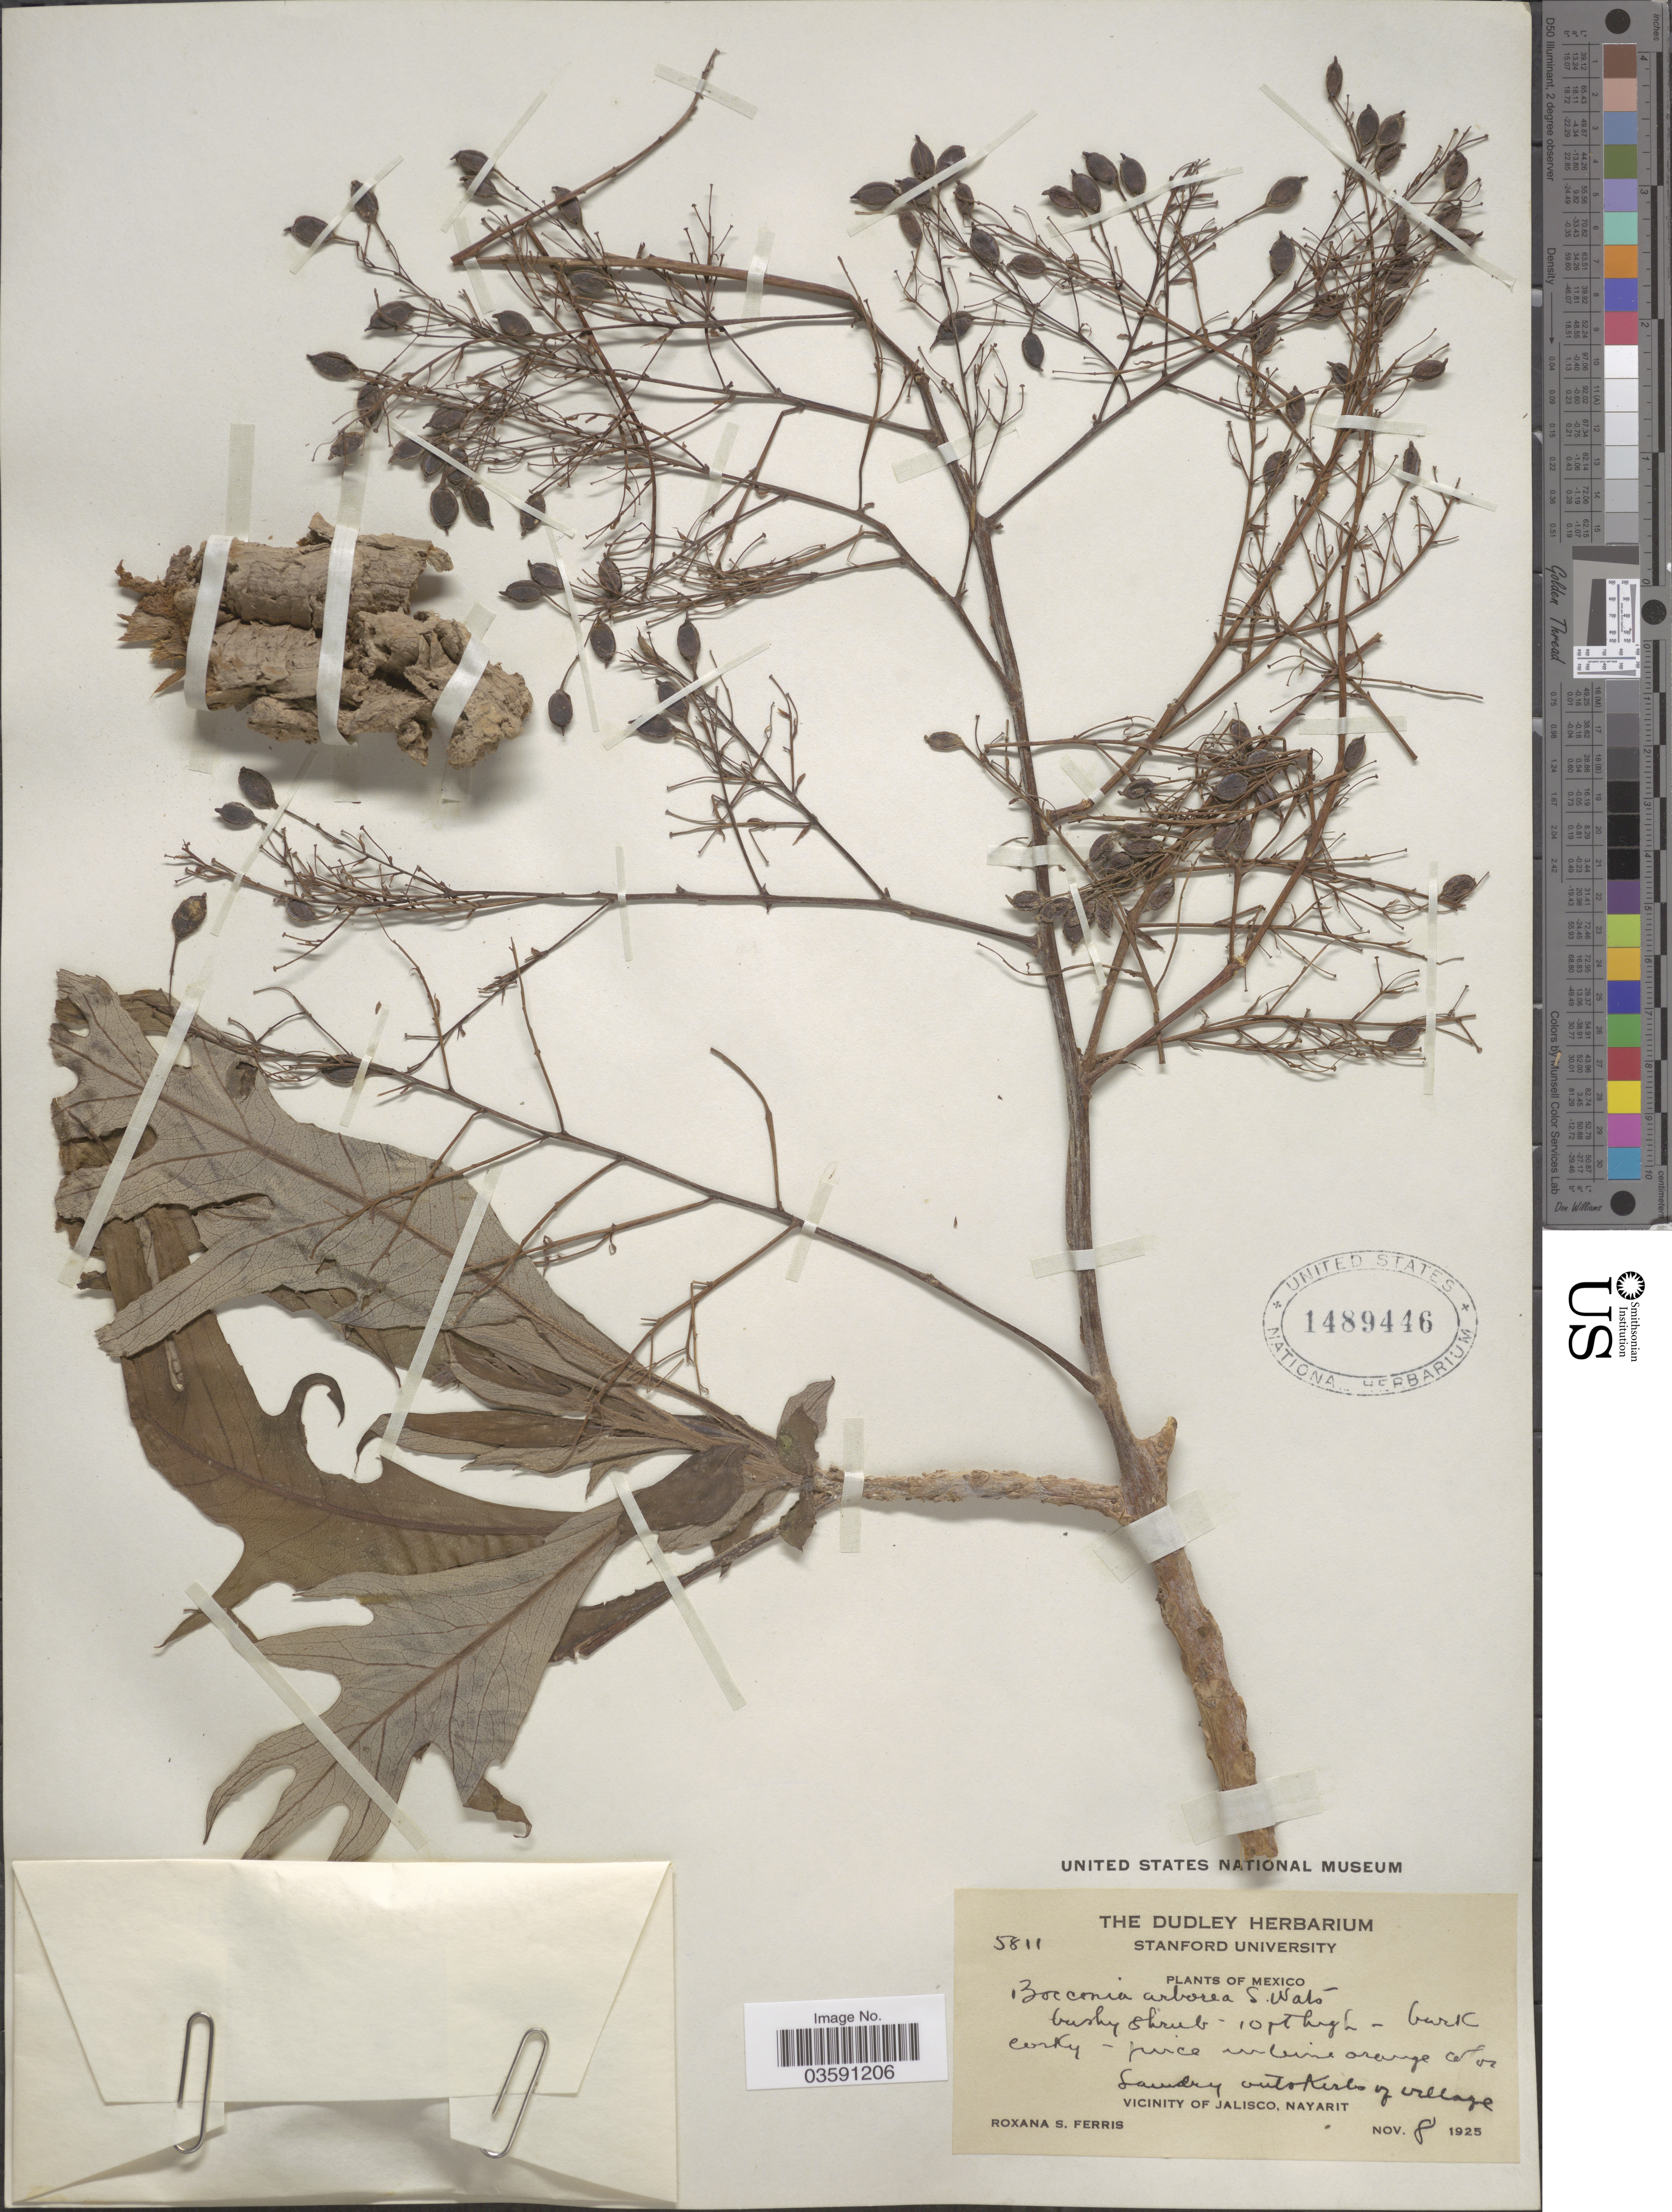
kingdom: Plantae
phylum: Tracheophyta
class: Magnoliopsida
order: Ranunculales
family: Papaveraceae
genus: Bocconia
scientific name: Bocconia arborea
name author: S. Watson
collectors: R. S. Ferris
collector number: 5811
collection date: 1925-11-08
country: Mexico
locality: Laundry [interpreted] outskirts of village. Vicinity of Jalisco, Nayarit.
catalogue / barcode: US 1489446